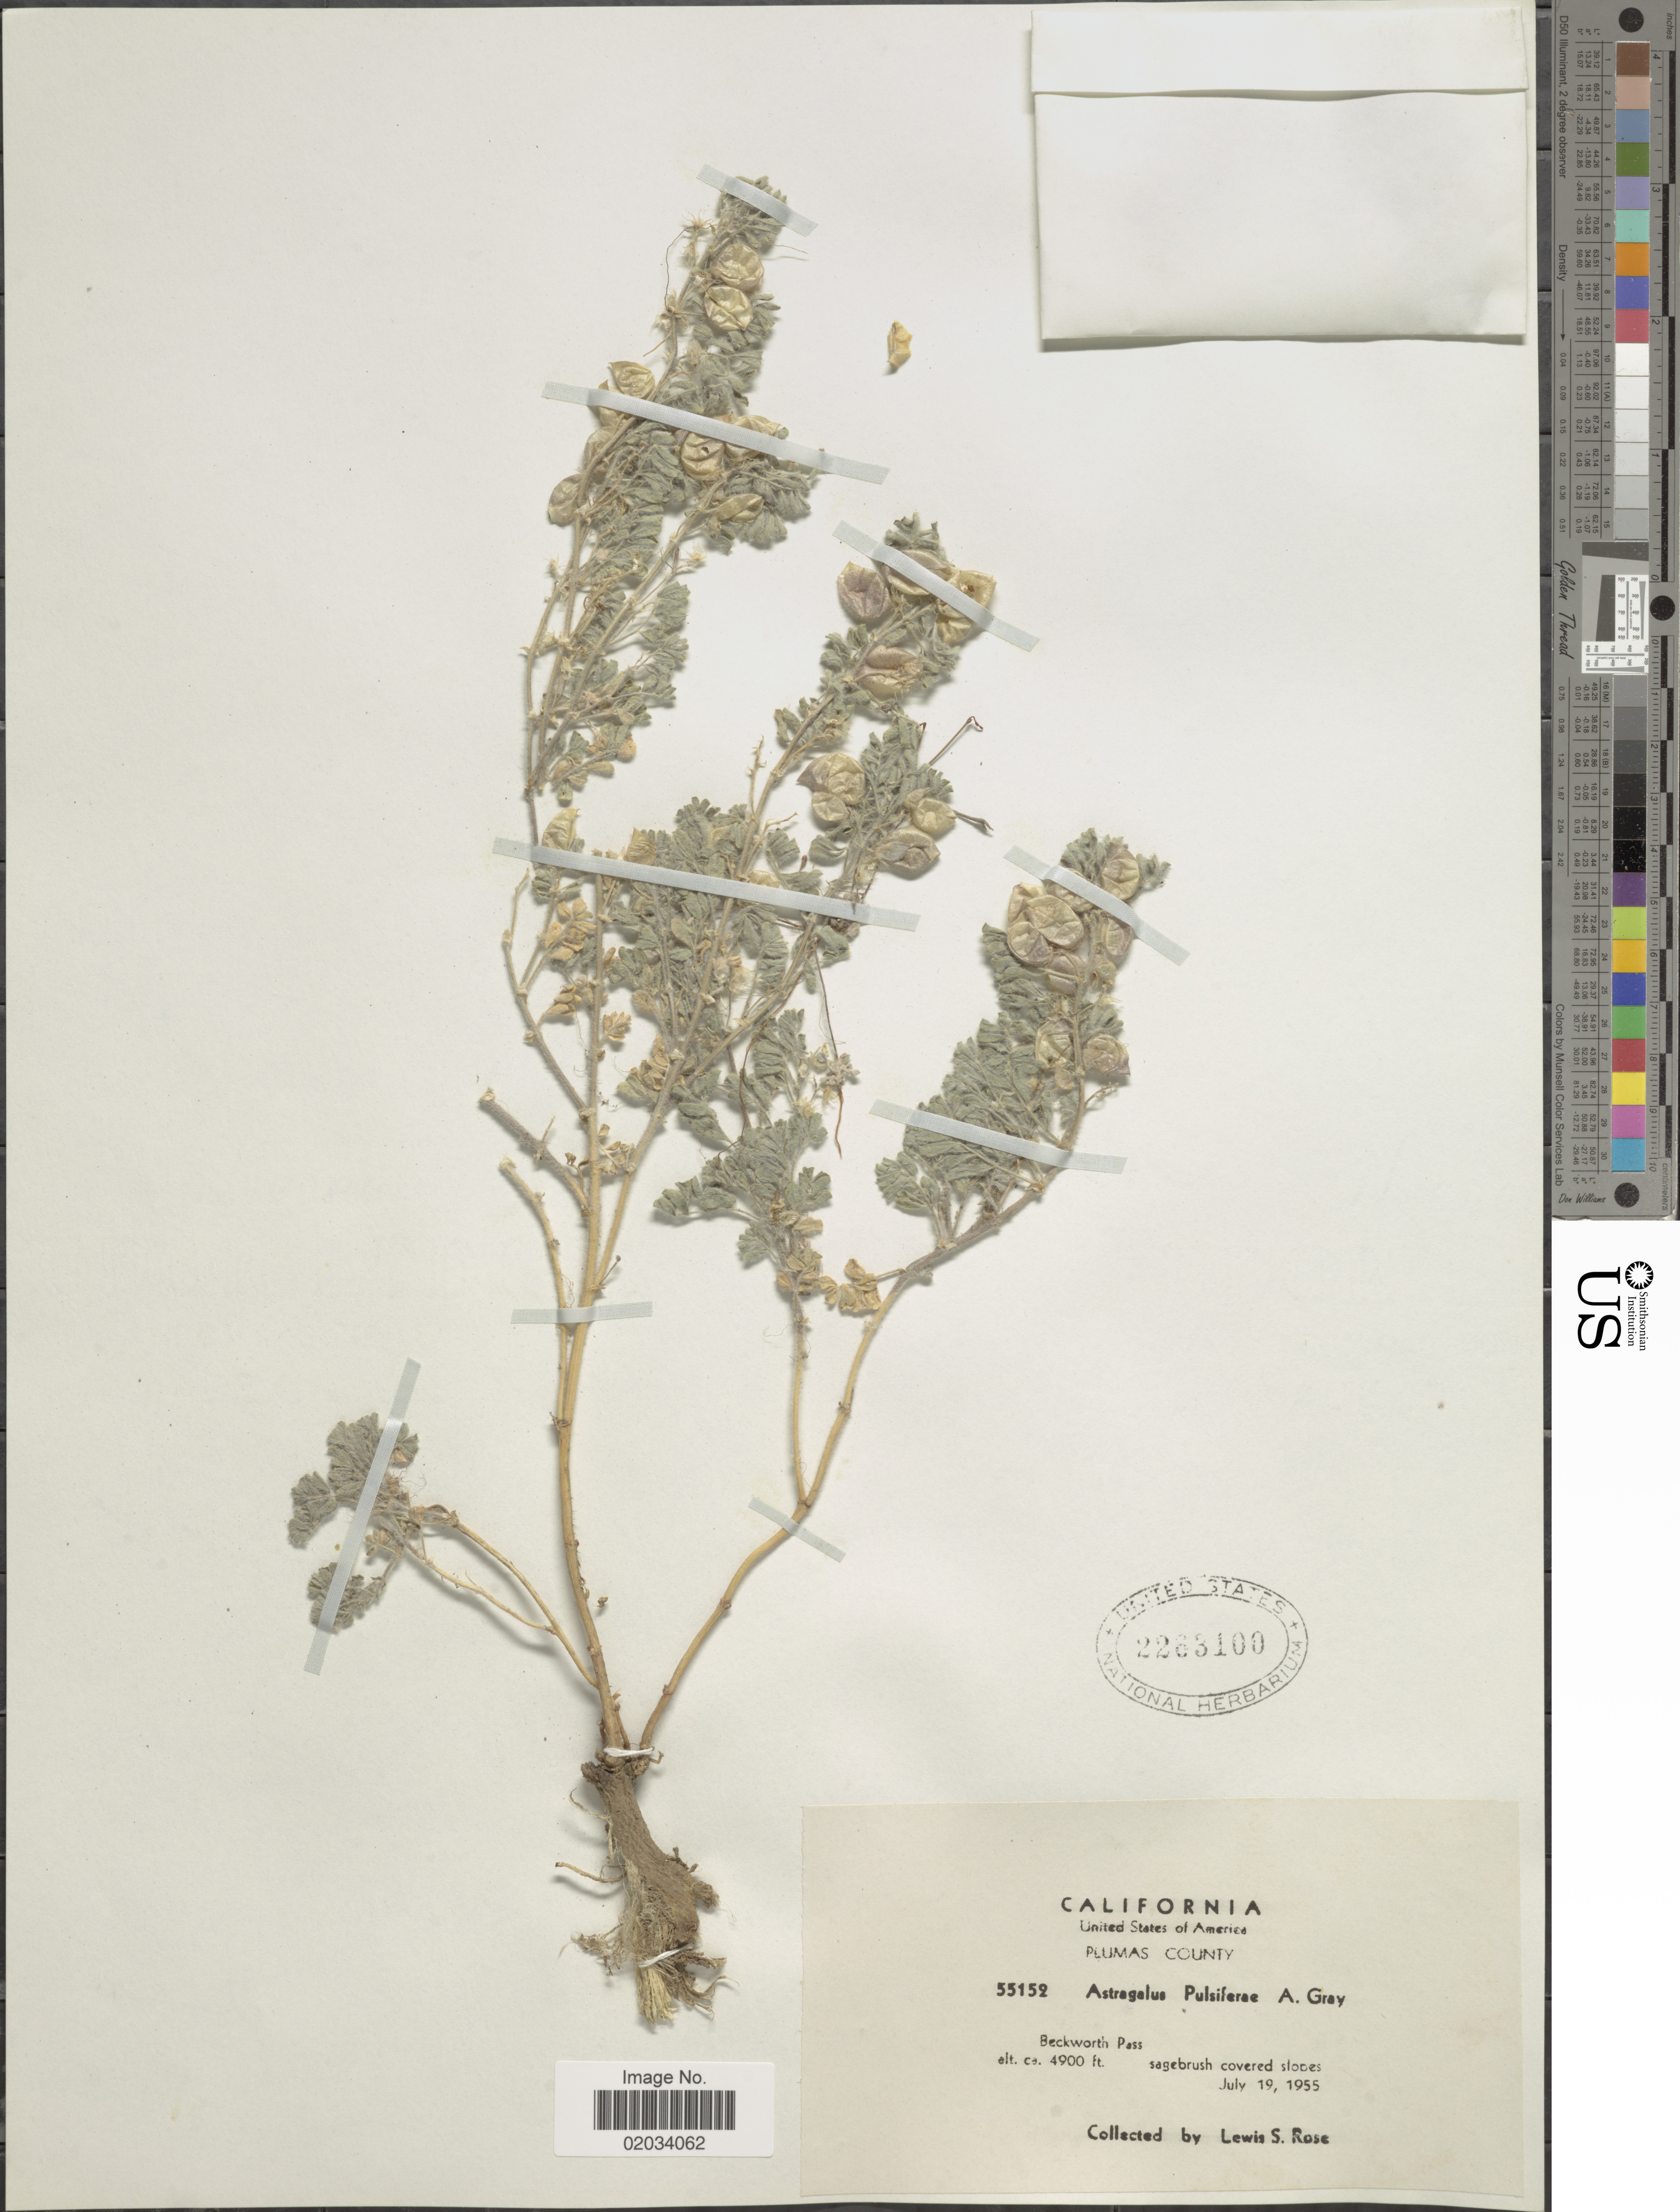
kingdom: Plantae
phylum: Tracheophyta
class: Magnoliopsida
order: Fabales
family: Fabaceae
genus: Astragalus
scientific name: Astragalus pulsiferae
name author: A. Gray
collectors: L. S. Rose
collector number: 55152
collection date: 1955-07-19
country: United States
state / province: California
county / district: Plumas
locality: Plumas County. Beckworth PAss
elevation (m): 1494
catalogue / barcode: US 2283100